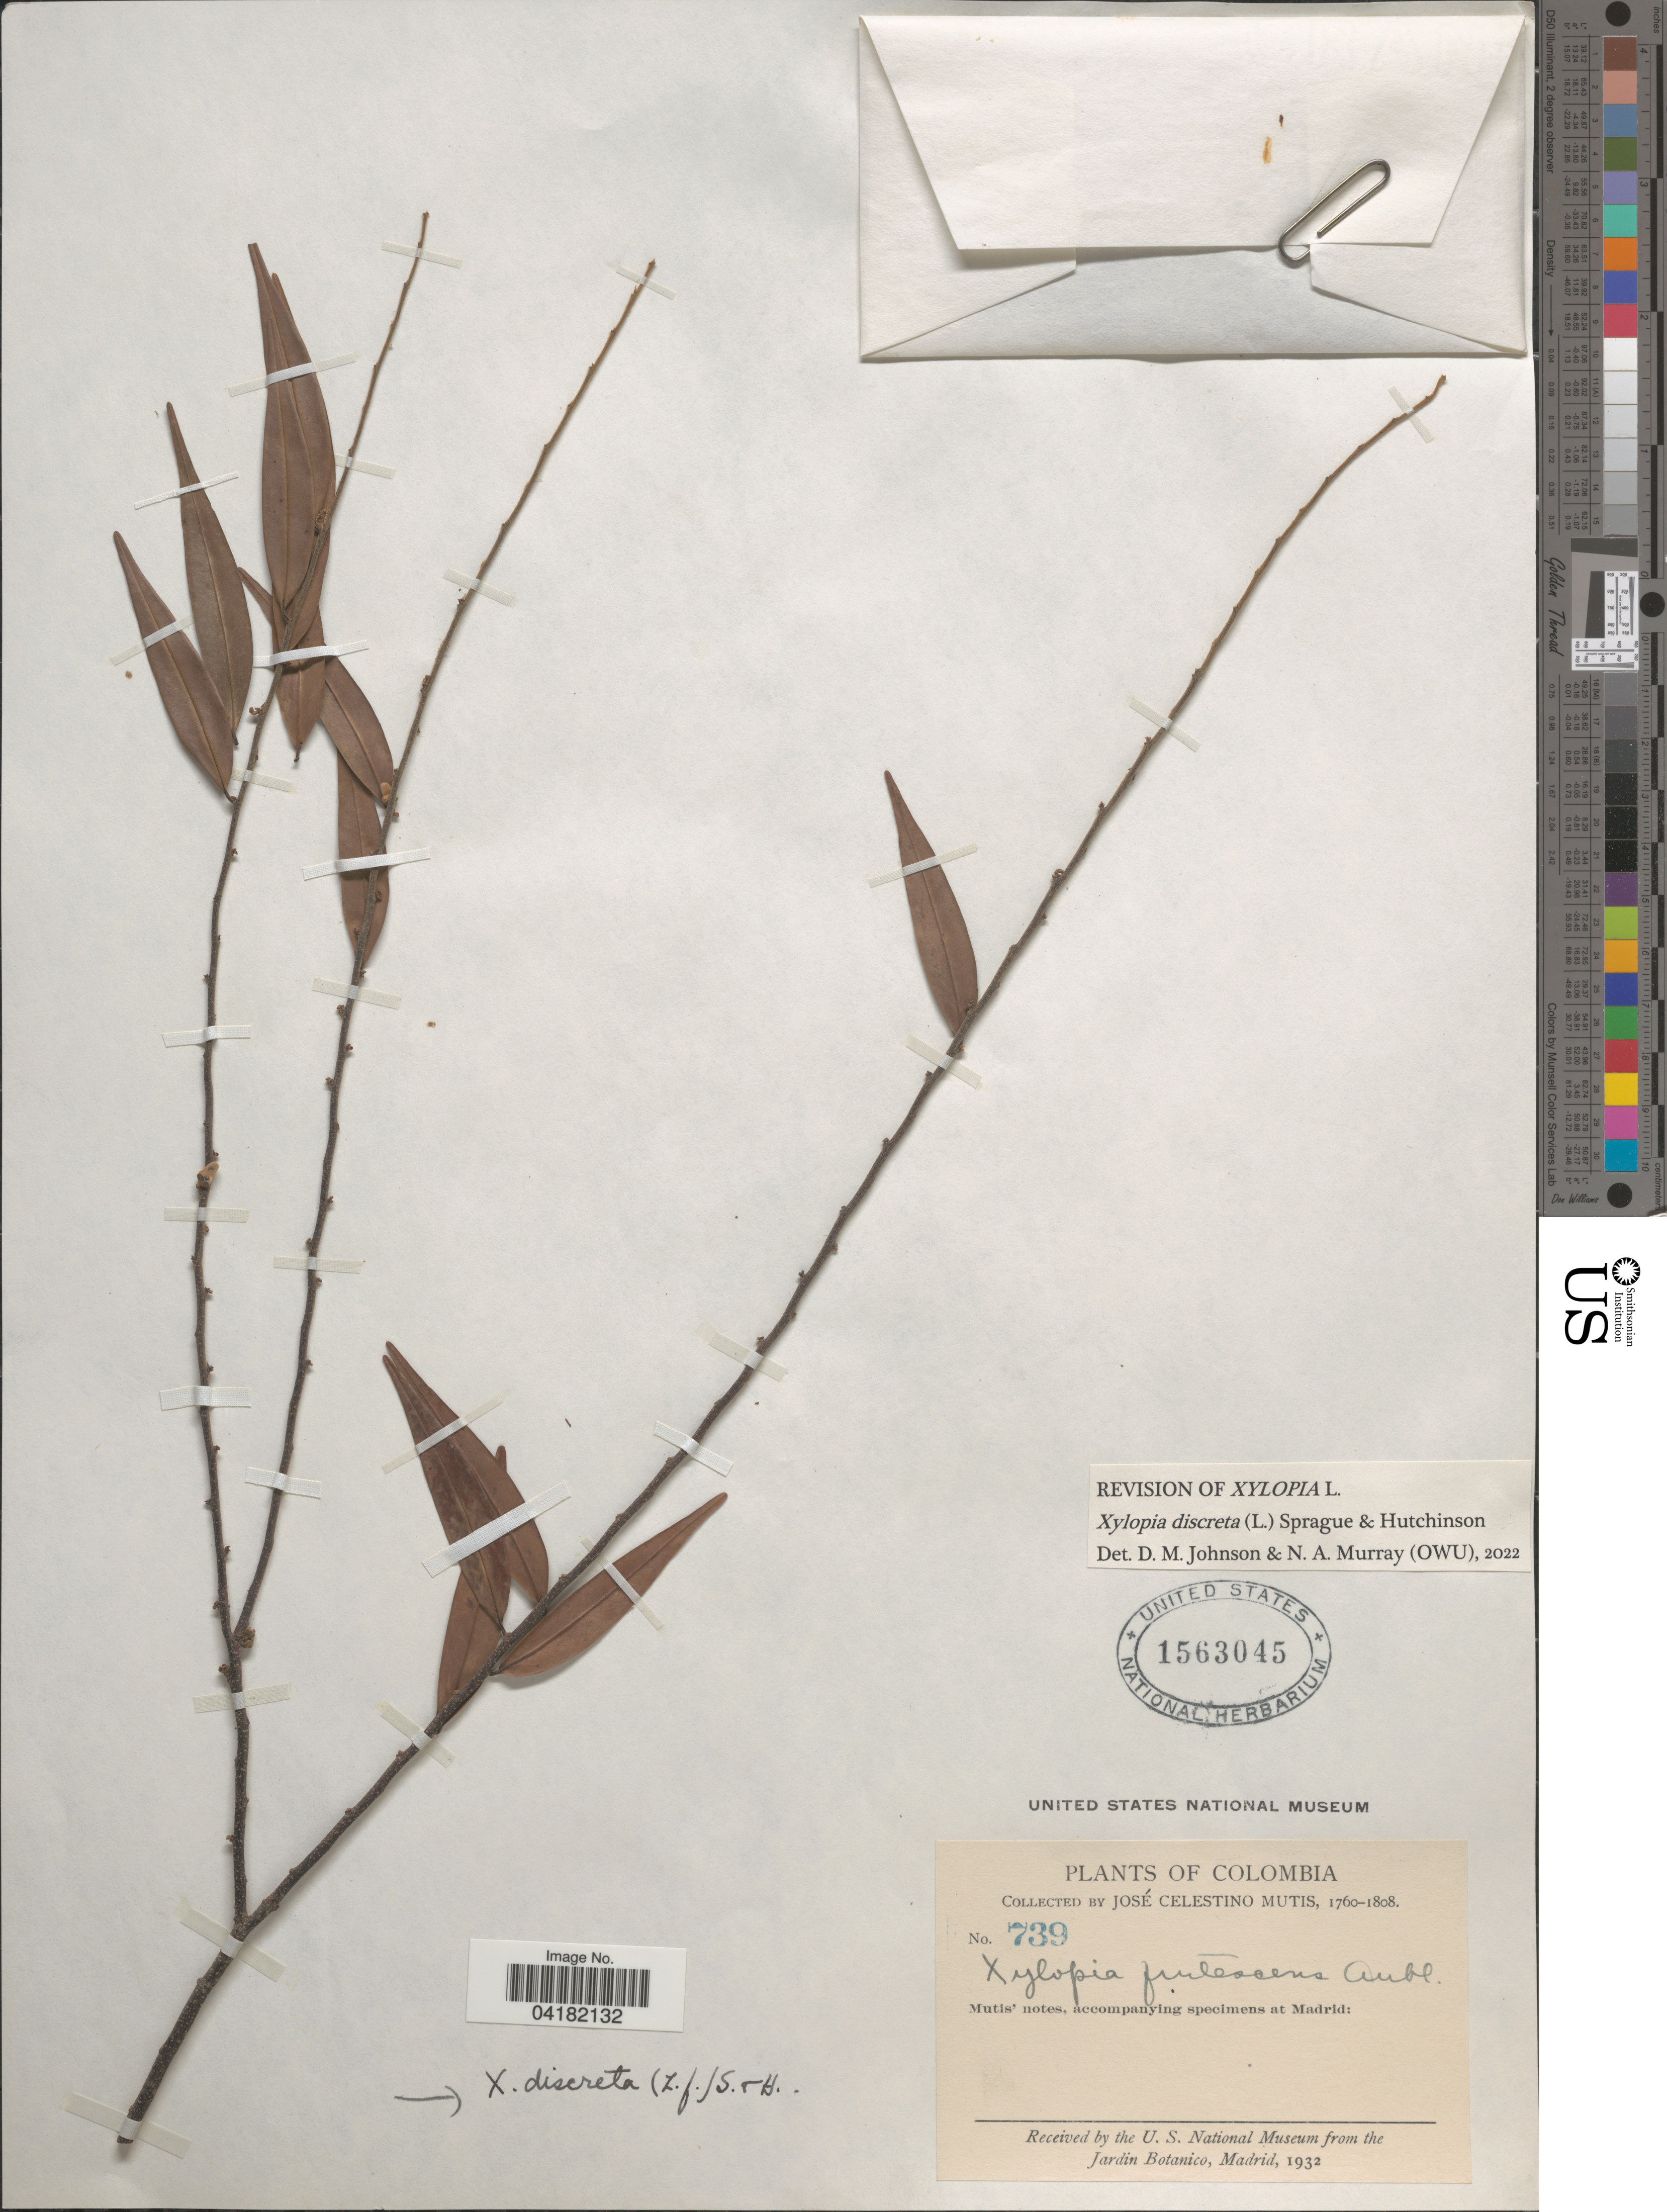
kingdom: Plantae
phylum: Tracheophyta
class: Magnoliopsida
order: Magnoliales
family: Annonaceae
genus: Xylopia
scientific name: Xylopia discreta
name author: (L. f.) Sprague & Hutch.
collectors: J. C. B. Mutis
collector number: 739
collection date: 1760/1808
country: Colombia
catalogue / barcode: US 1563045